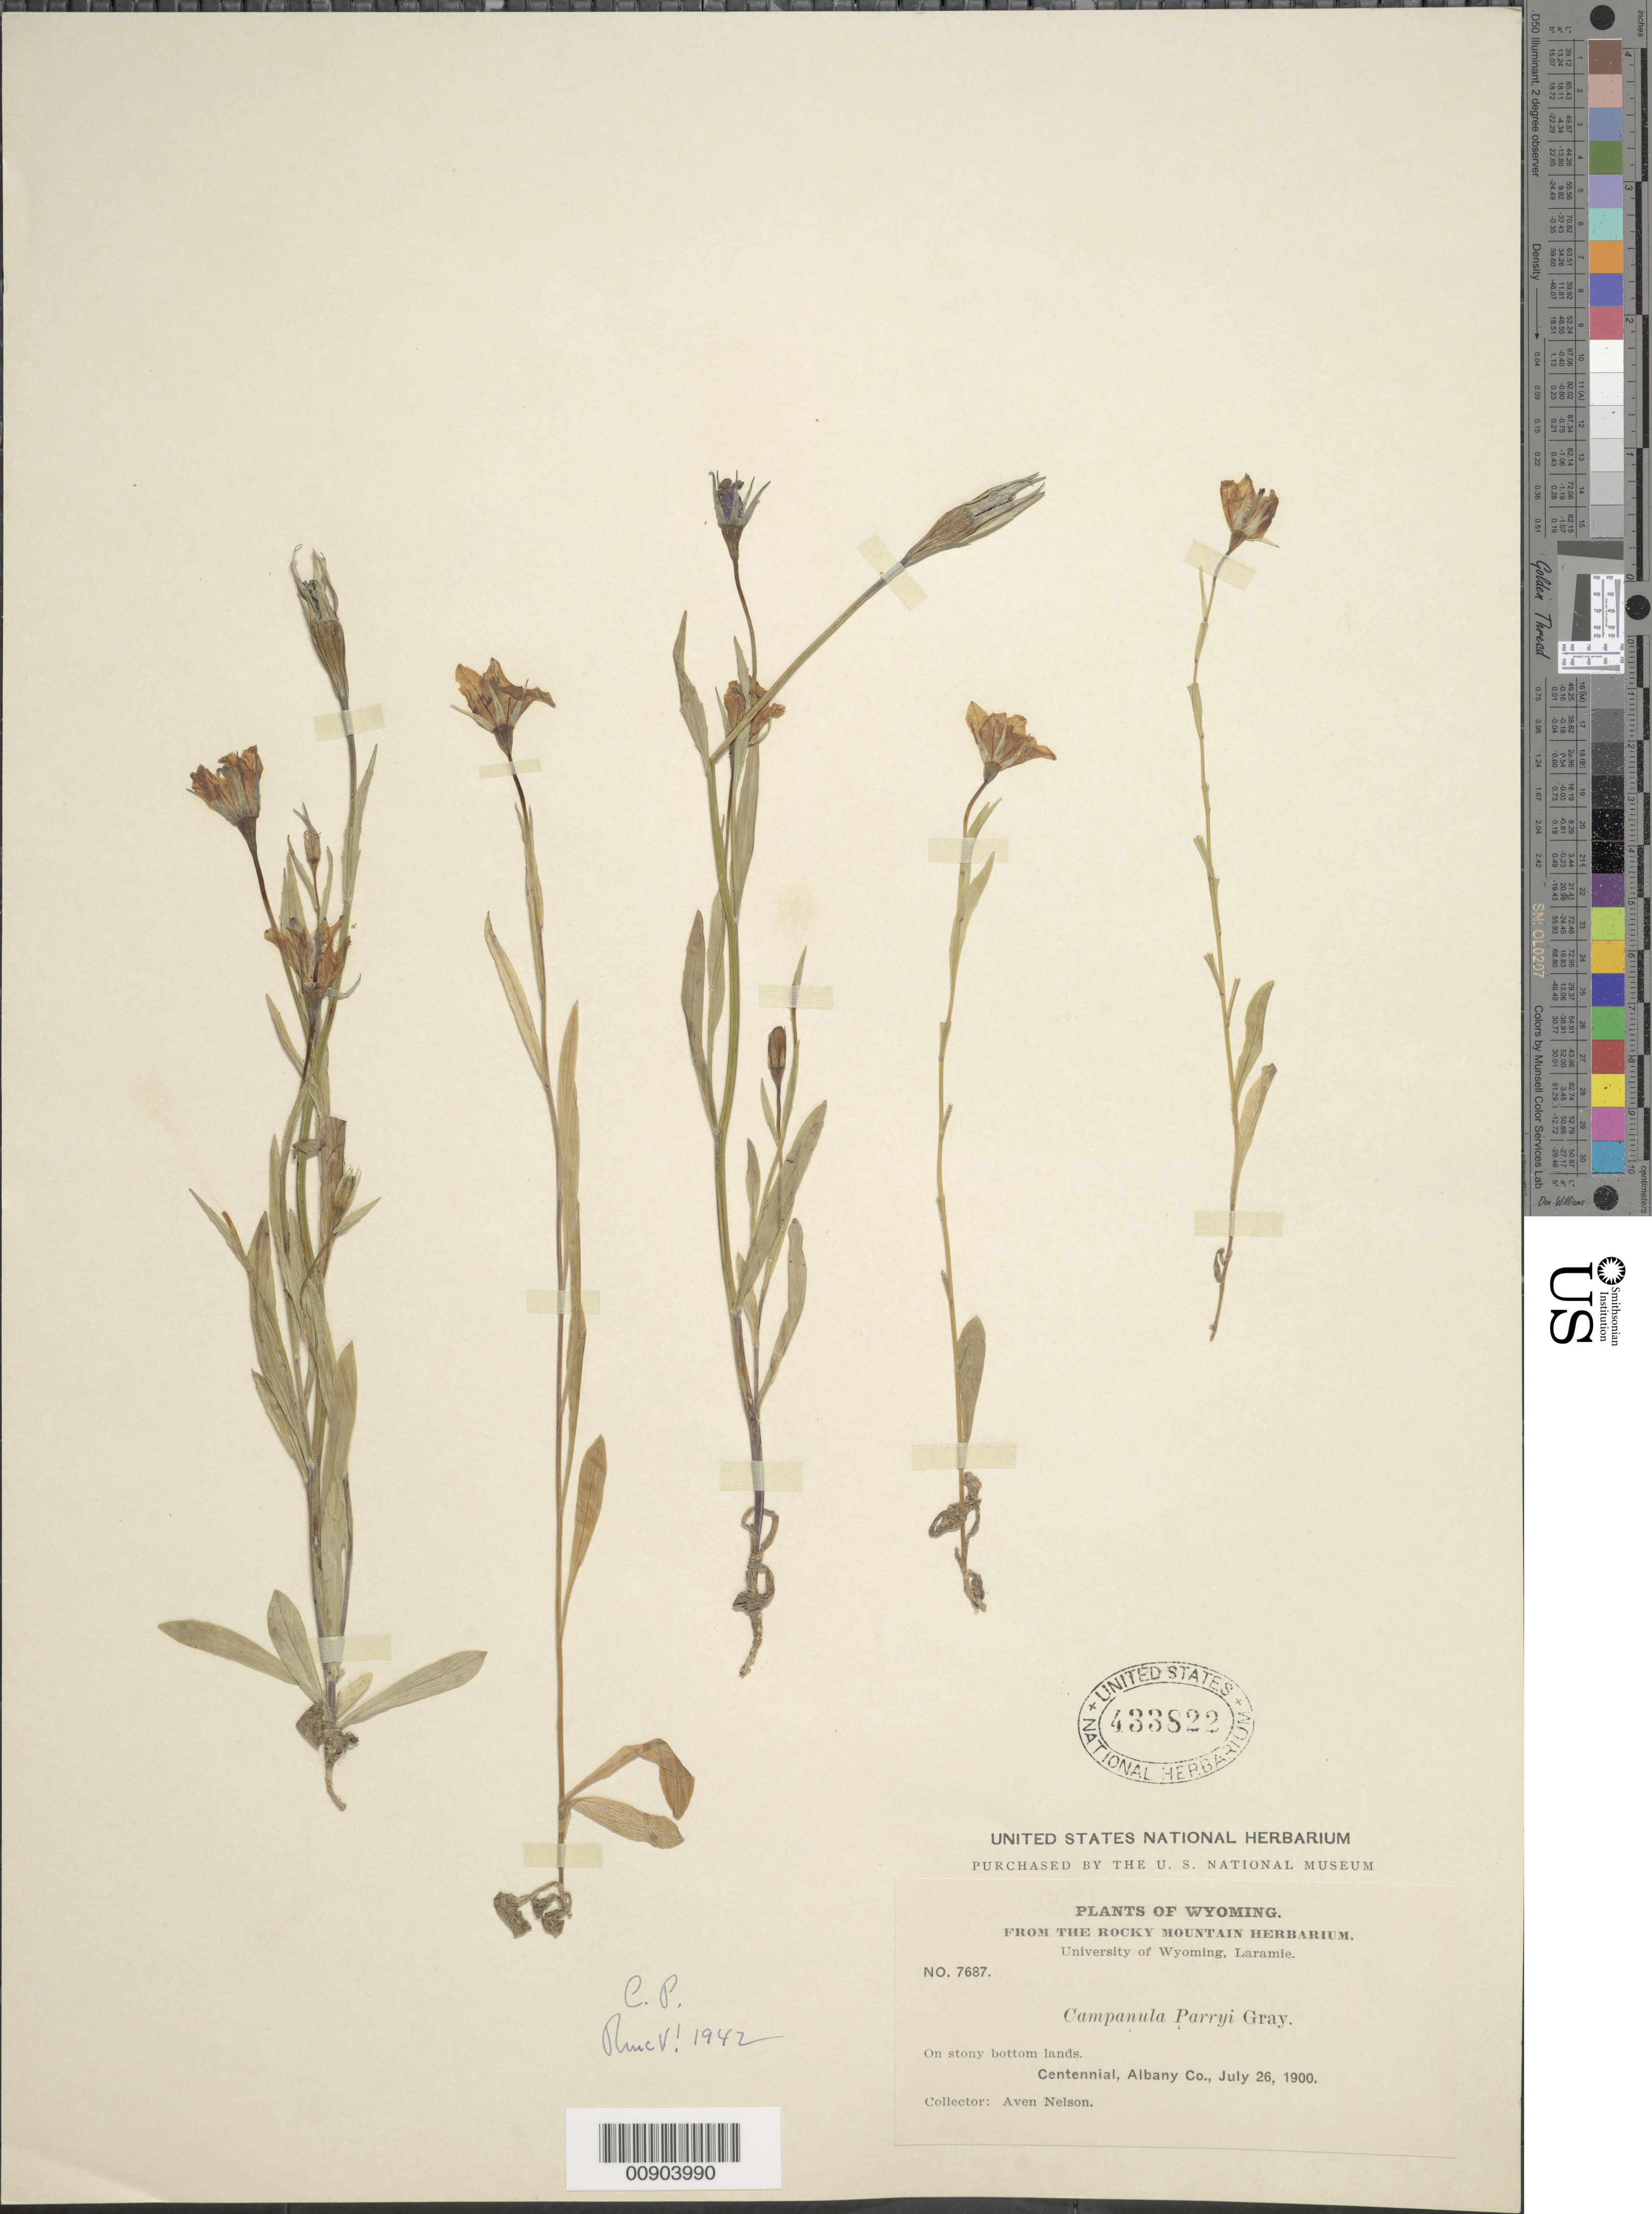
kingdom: Plantae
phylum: Tracheophyta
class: Magnoliopsida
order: Asterales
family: Campanulaceae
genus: Campanula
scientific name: Campanula parryi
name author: A. Gray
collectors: A. Nelson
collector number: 7687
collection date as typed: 26 Jul 1900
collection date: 1900-07-26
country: United States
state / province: Wyoming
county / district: Albany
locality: Centennial.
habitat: On stony bottom lands.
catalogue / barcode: US 433822